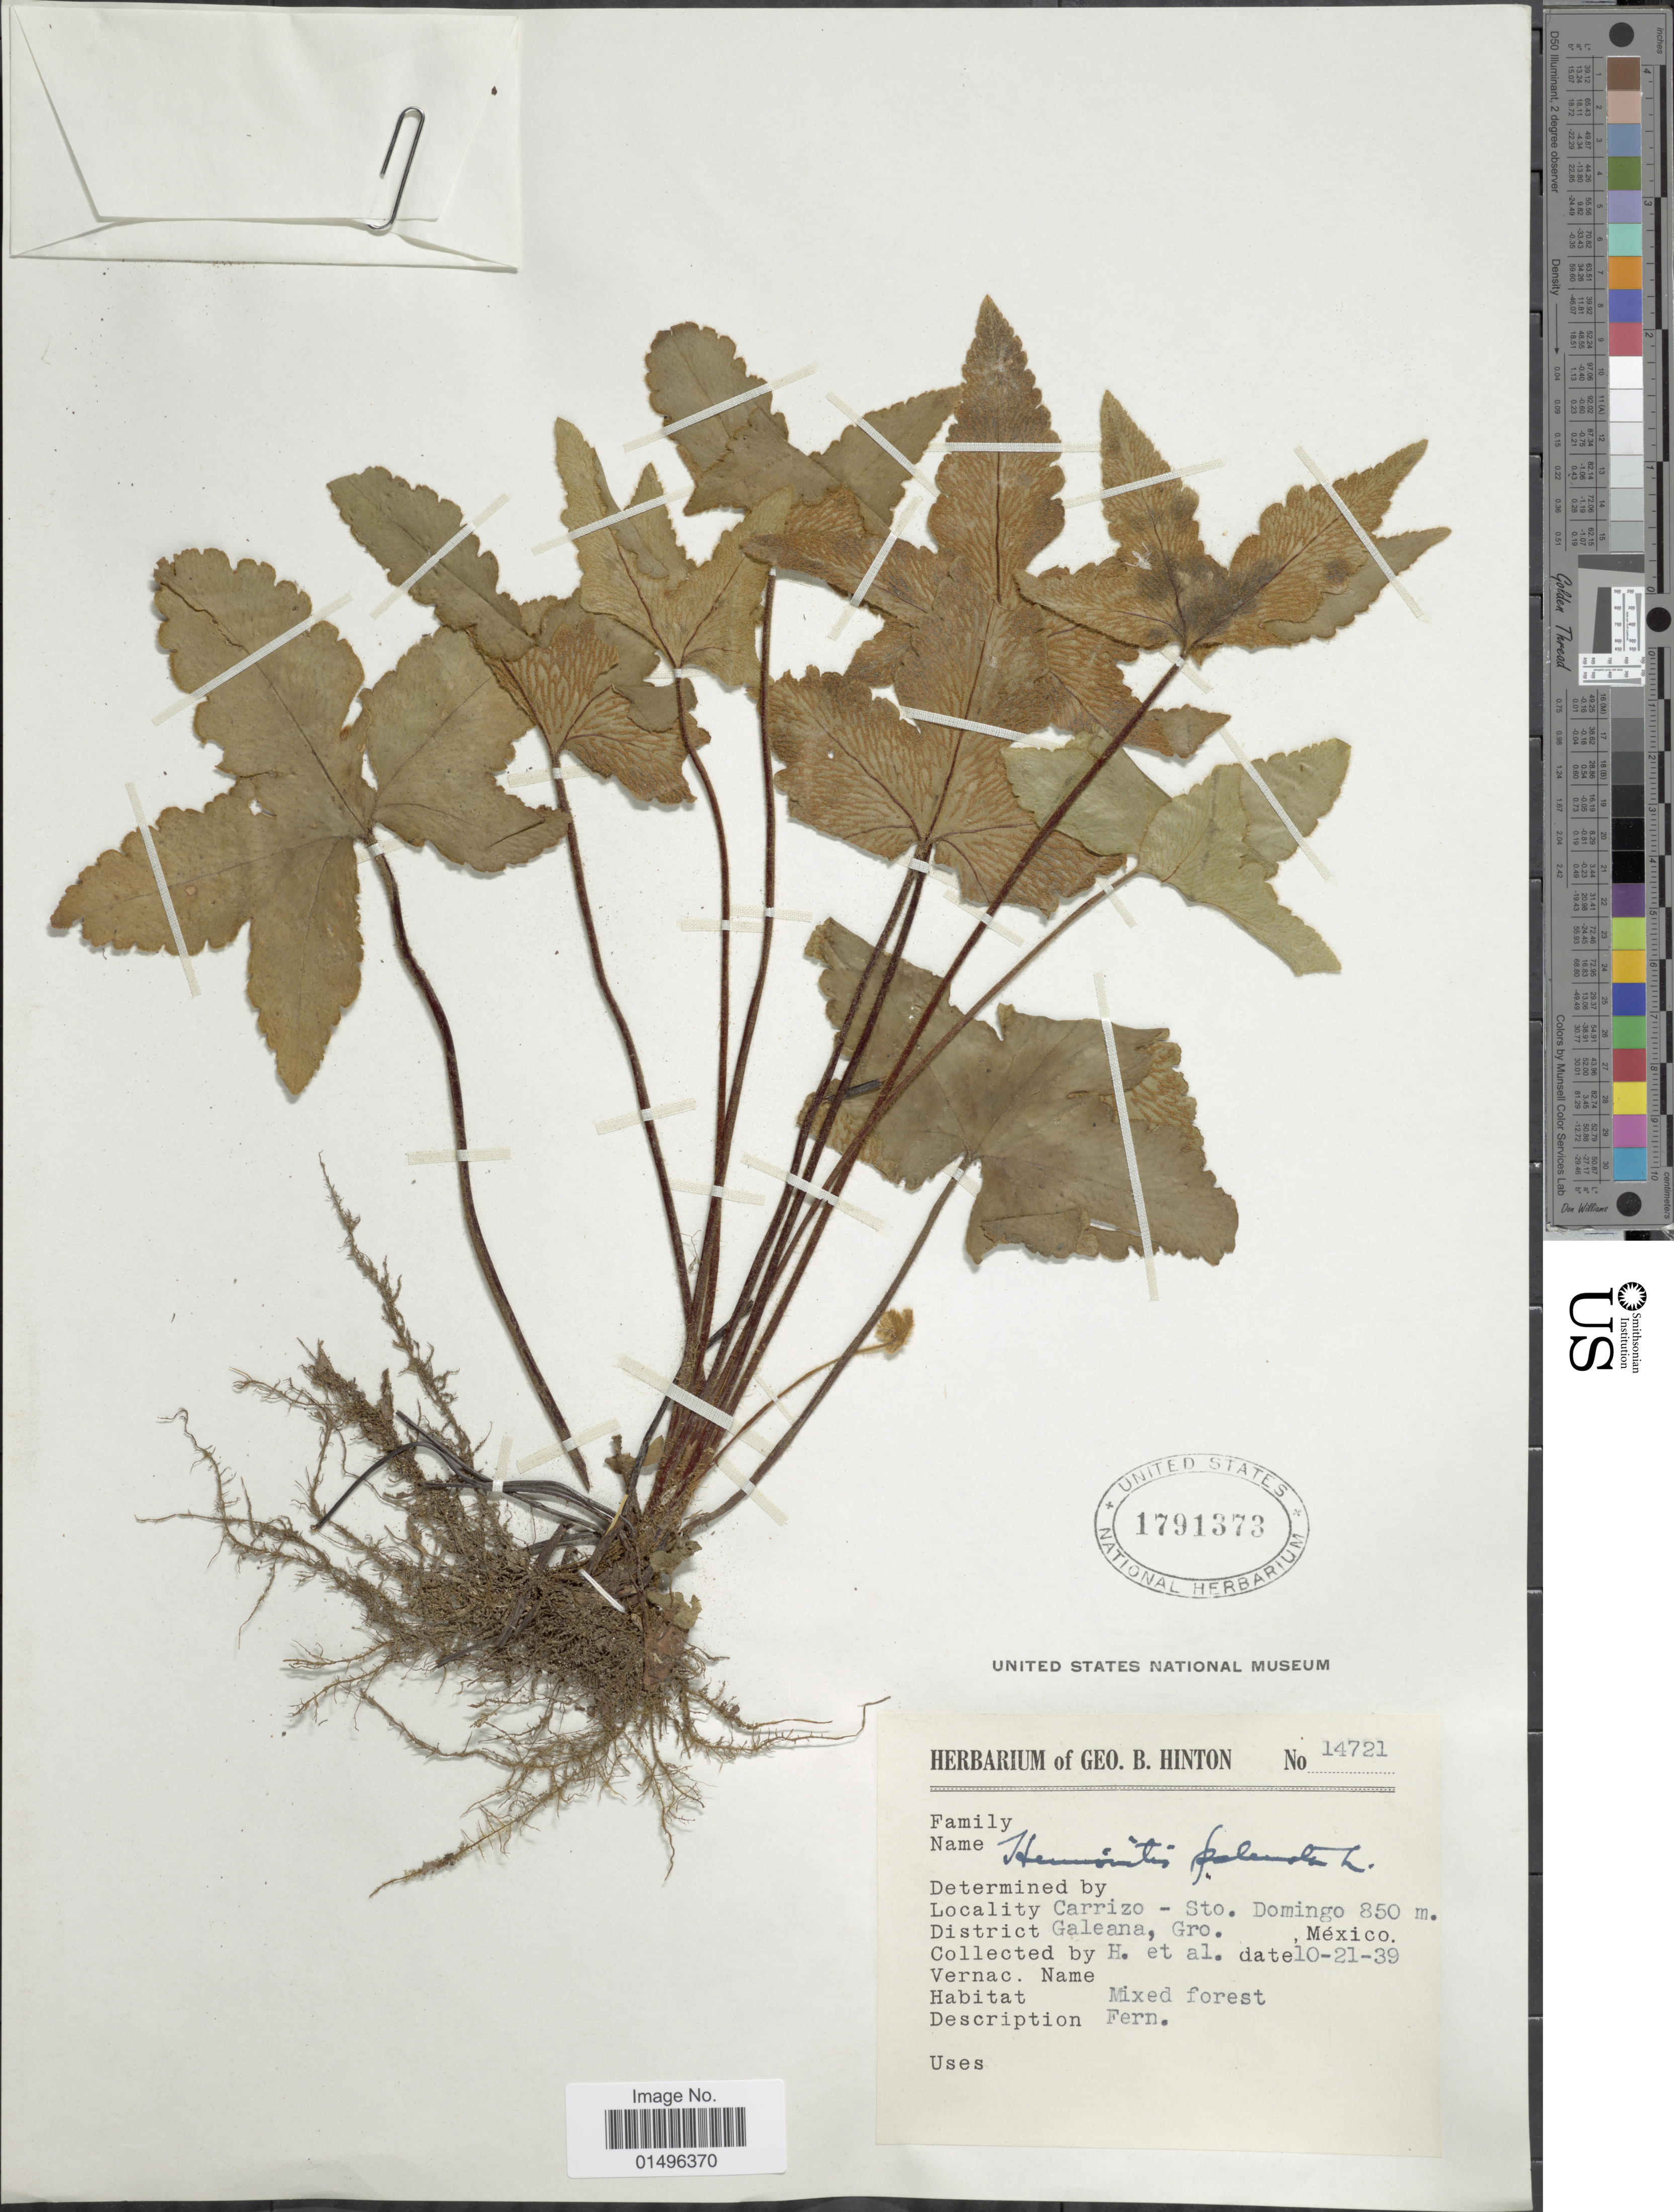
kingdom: Plantae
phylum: Tracheophyta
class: Polypodiopsida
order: Polypodiales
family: Pteridaceae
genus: Hemionitis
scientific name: Hemionitis palmata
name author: L.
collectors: G. B. Hinton & et al.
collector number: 14721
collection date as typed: Transcribed d/m/y: 21/10/39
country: Mexico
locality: Mexico, Carrizo - Sto. Domingo, Galeana, Gro.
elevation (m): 850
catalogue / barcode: US 1791373